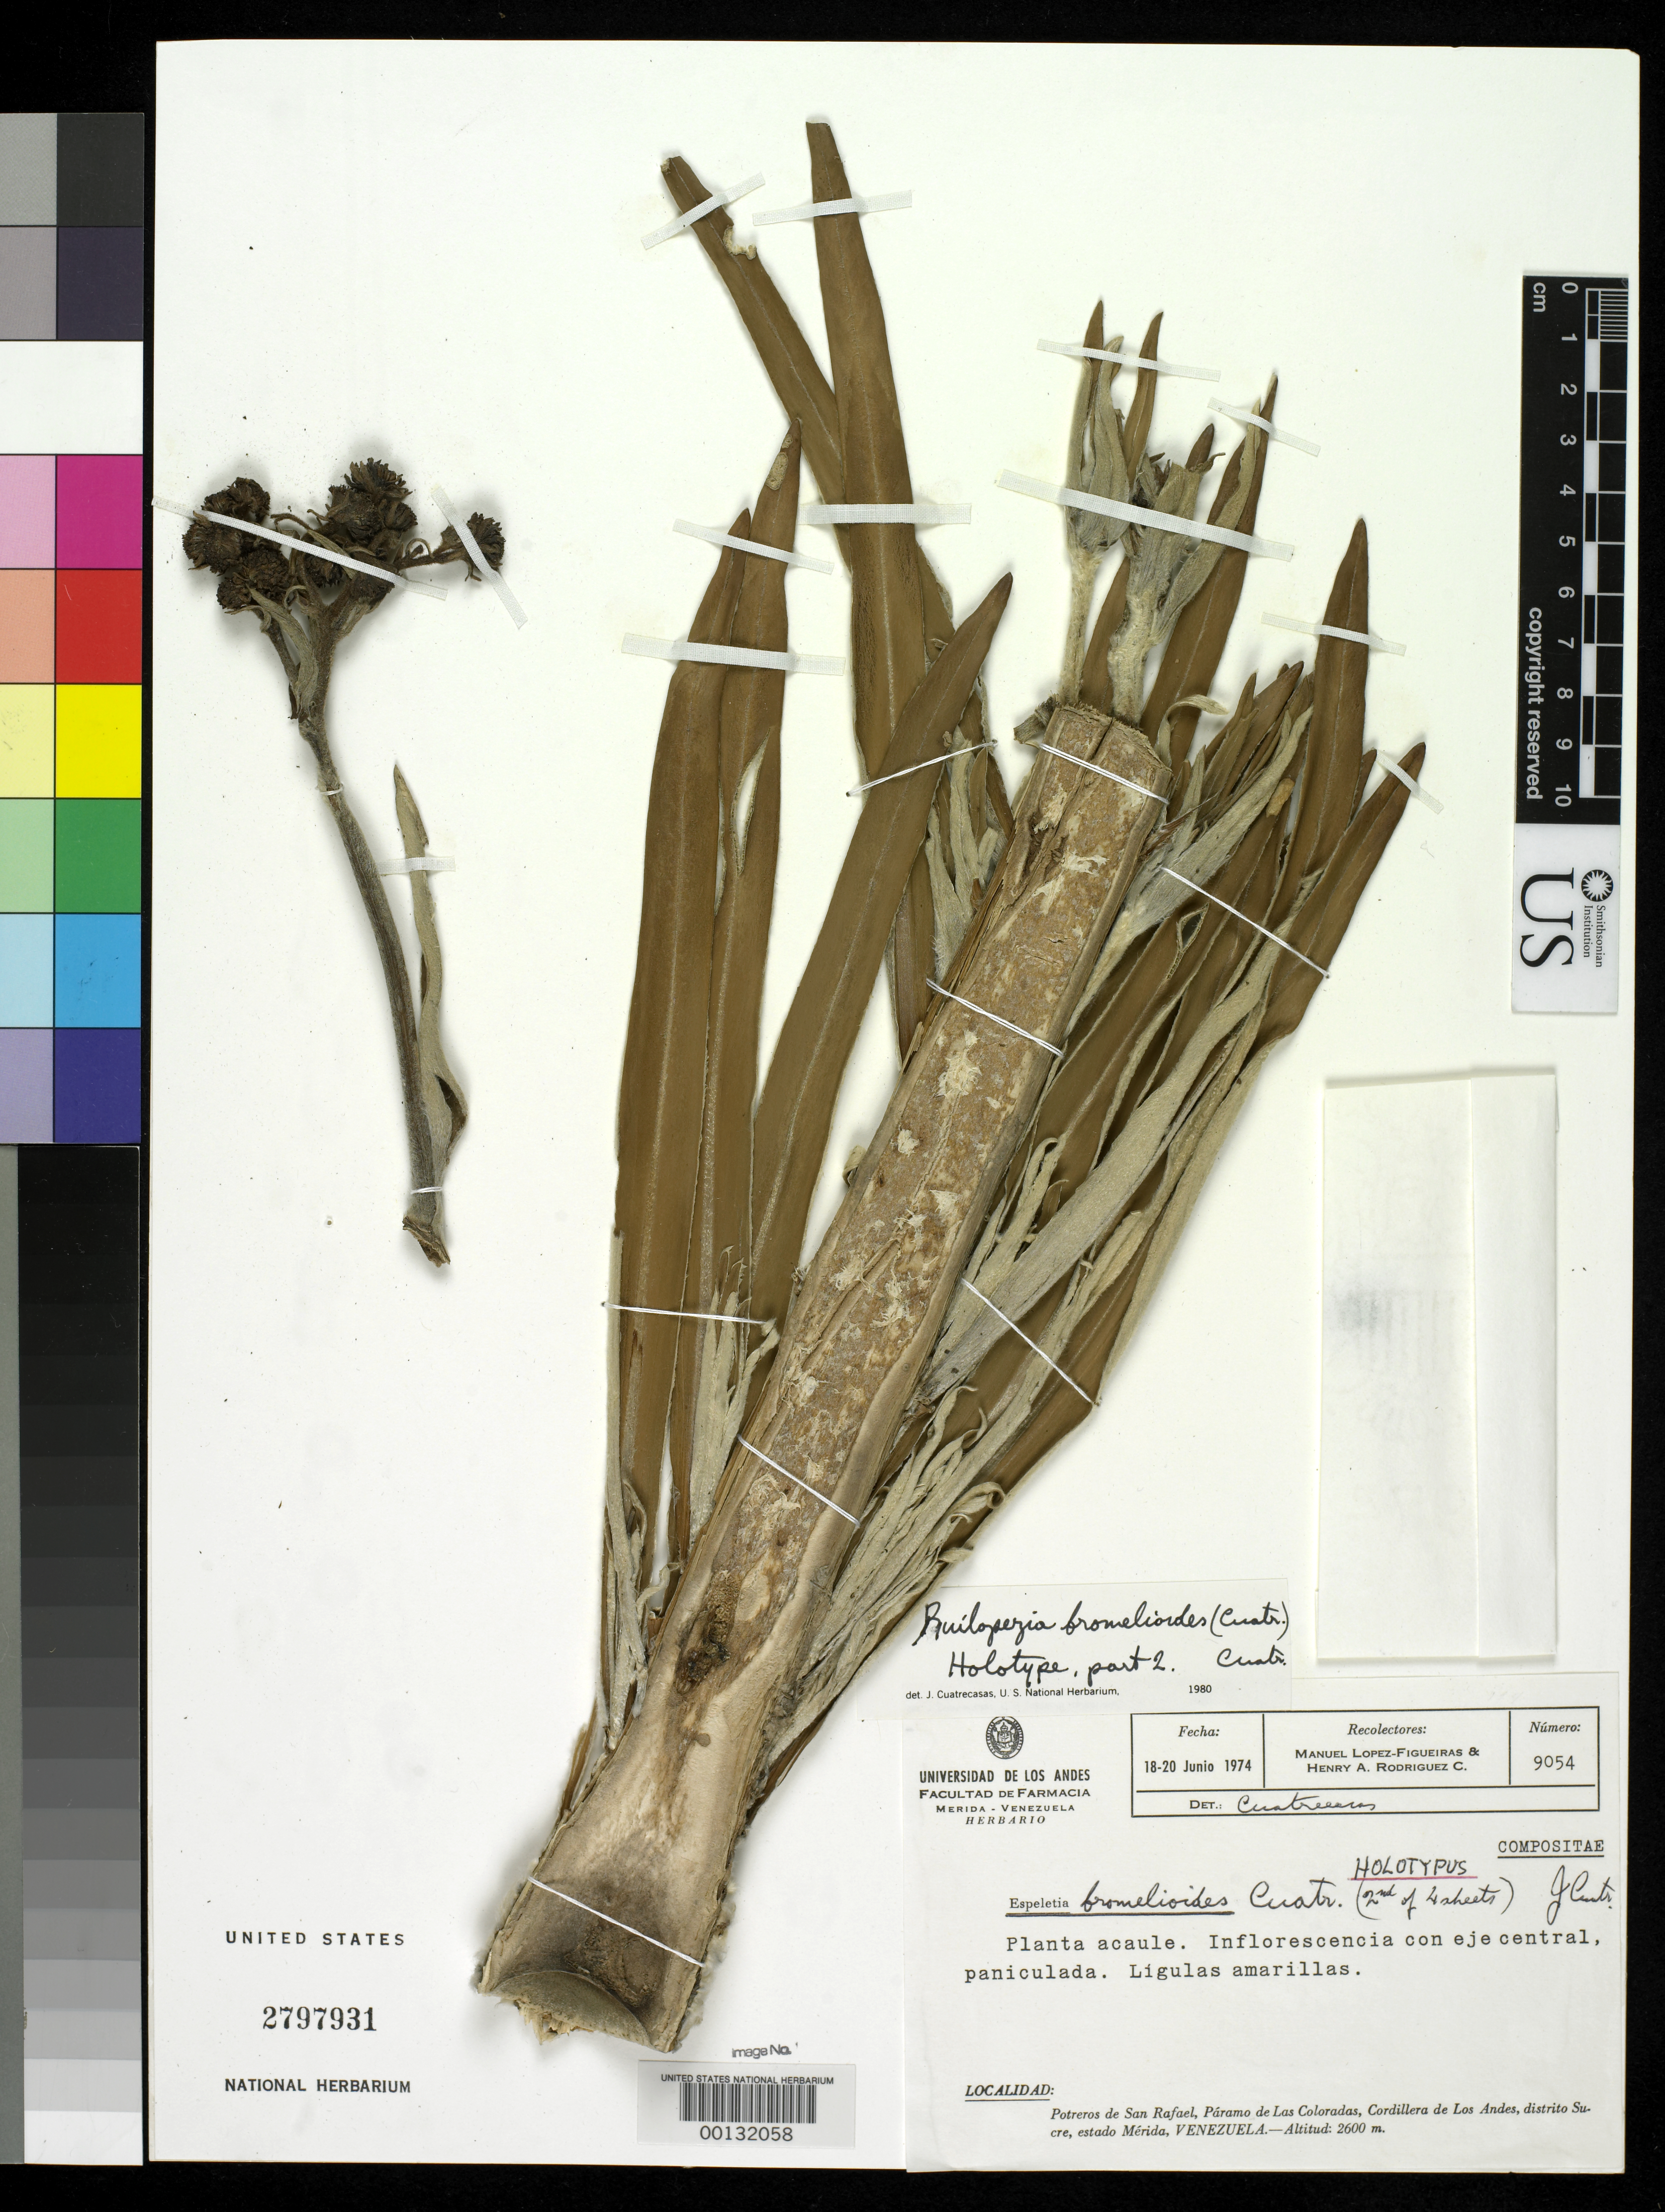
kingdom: Plantae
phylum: Tracheophyta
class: Magnoliopsida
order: Asterales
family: Asteraceae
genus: Espeletia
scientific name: Espeletia bromelioides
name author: Cuatrec.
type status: Holotype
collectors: M. López Figueiras & H. A. Rodriguez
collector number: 9054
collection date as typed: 18 Jun 1974 to 20 Jun 1974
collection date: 1974-06-18/1974-06-20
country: Venezuela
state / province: Mérida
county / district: Sucre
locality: Potreros de San Rafael, Páramo de las Coloradas, Cordillera de Los Andes.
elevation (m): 2600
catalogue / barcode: US 2797931